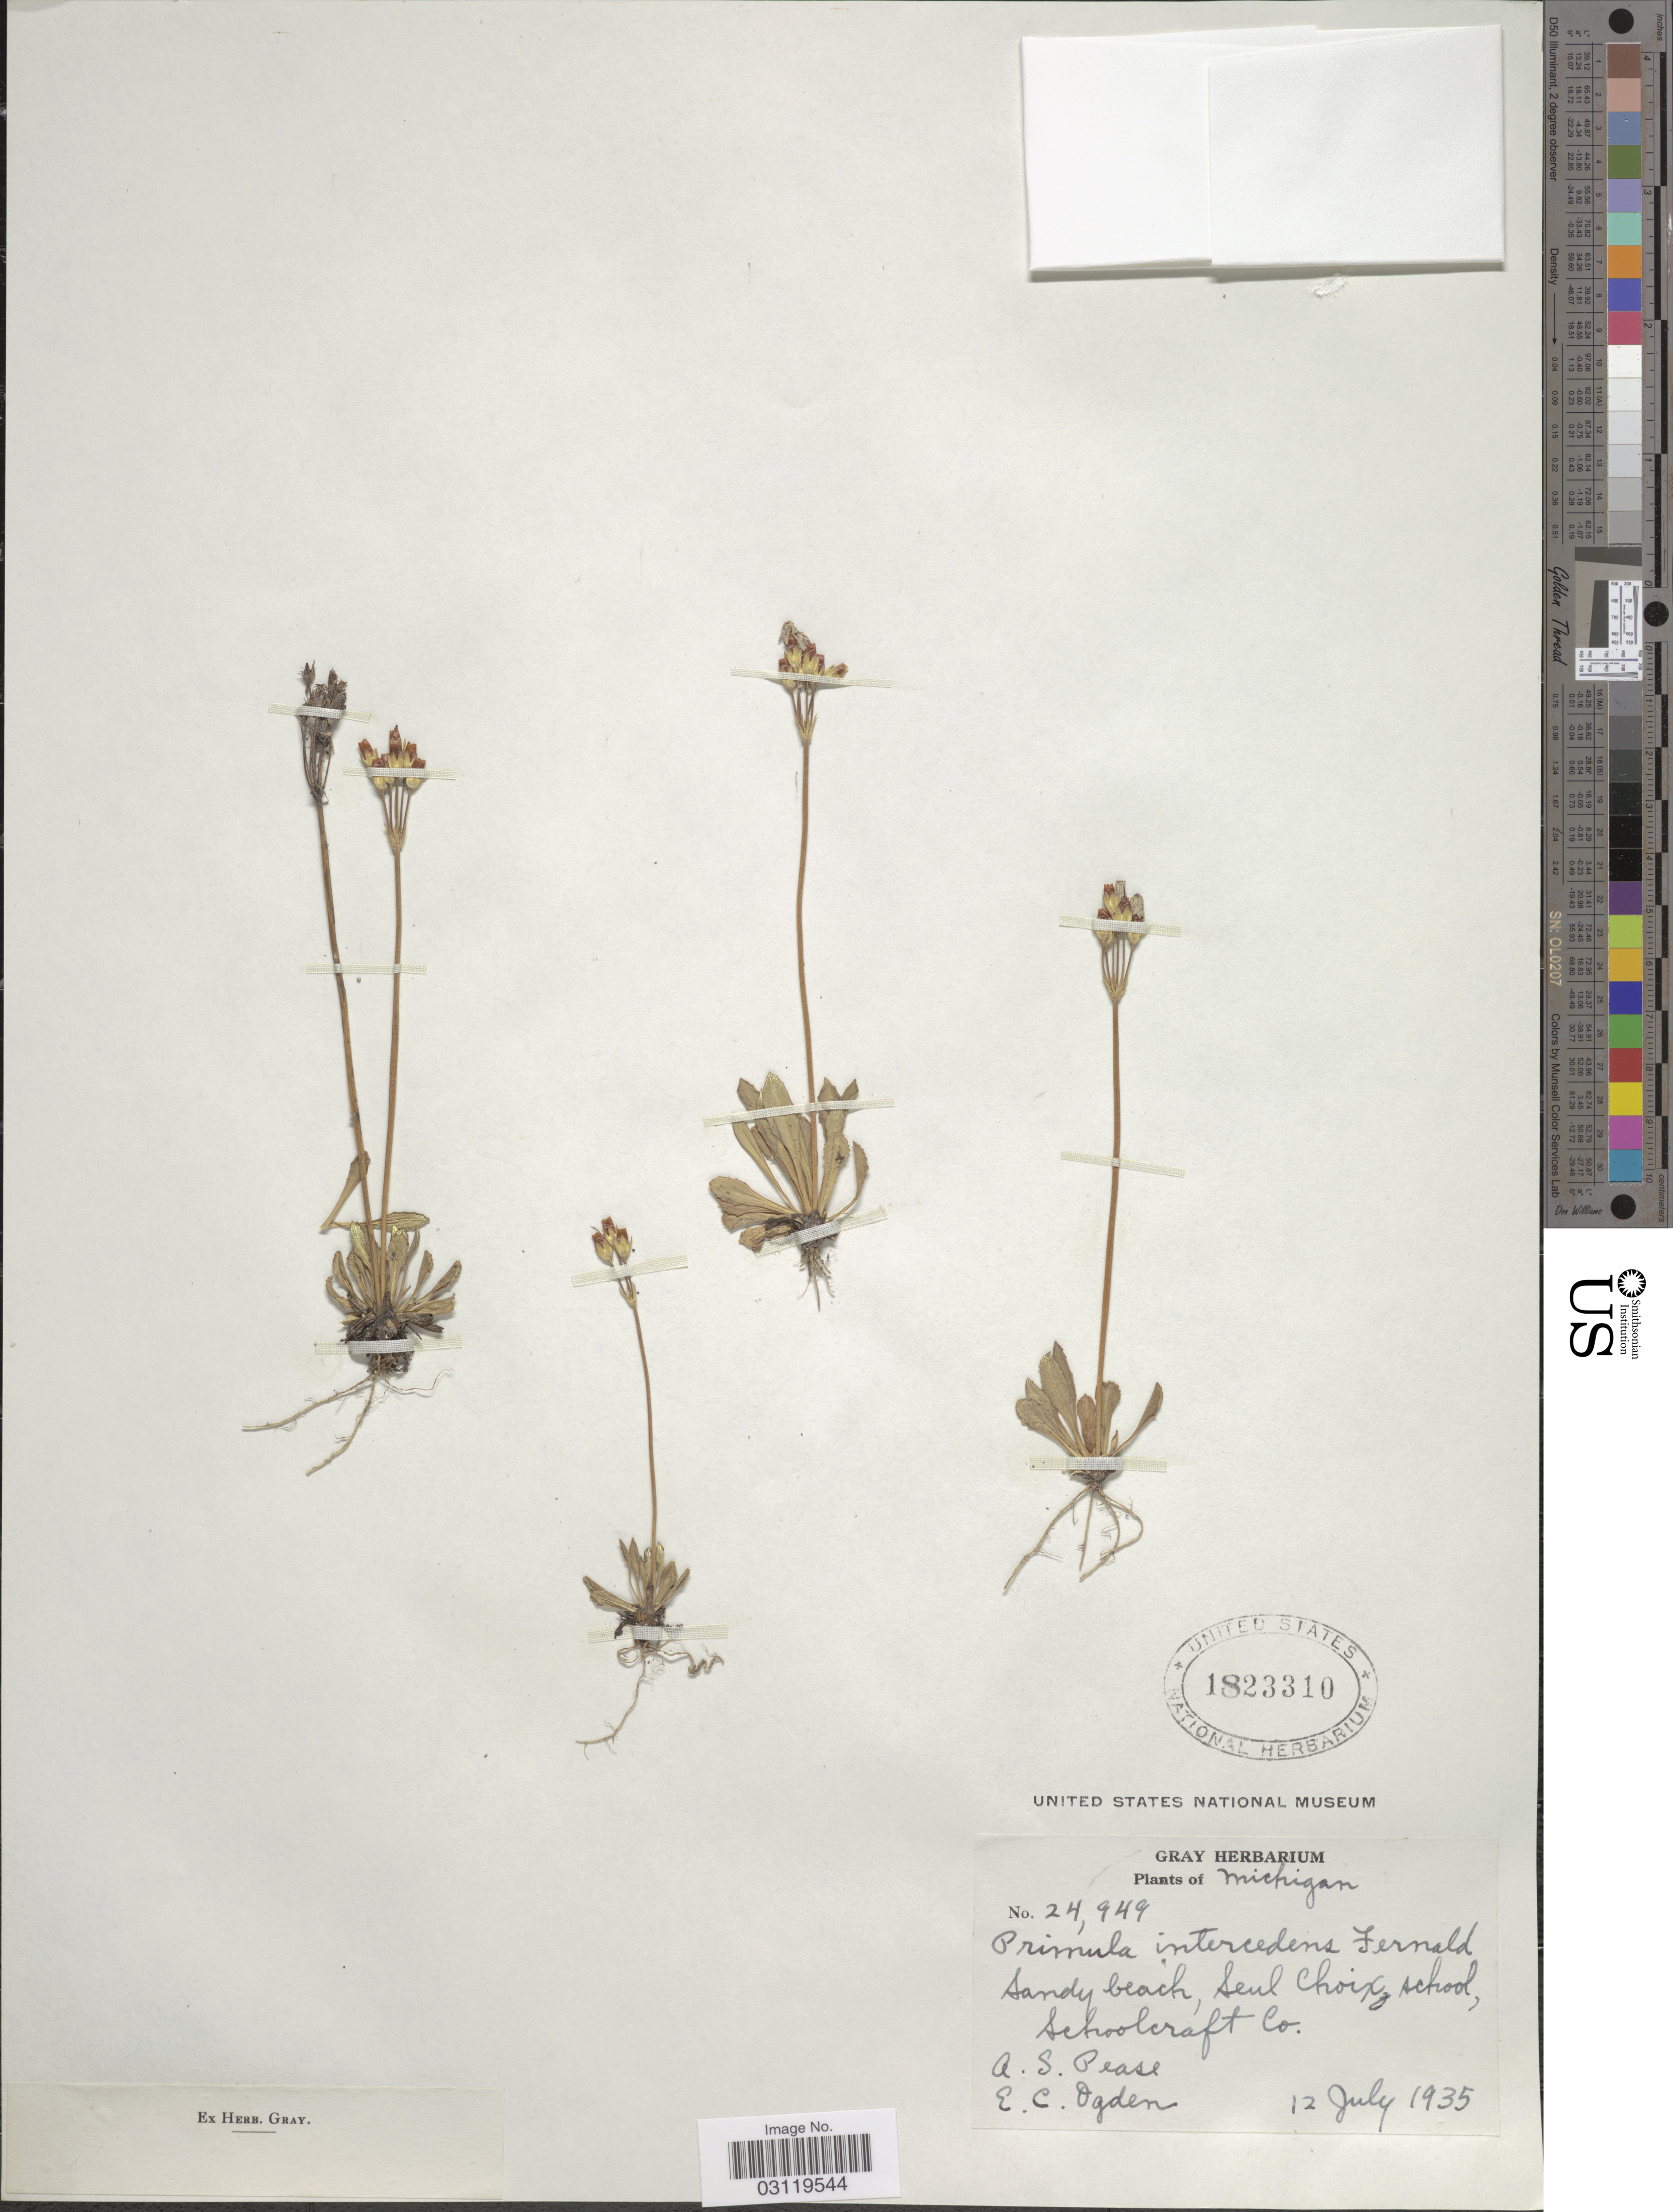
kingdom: Plantae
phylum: Tracheophyta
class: Magnoliopsida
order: Ericales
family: Primulaceae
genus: Primula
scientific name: Primula intercedens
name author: Fernald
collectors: A. S. Pease & E. Ogden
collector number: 24949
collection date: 1935-07-12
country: United States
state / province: Michigan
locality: Sandy beach, Seul Choix school, Schoolcraft Co.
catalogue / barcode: US 1823310